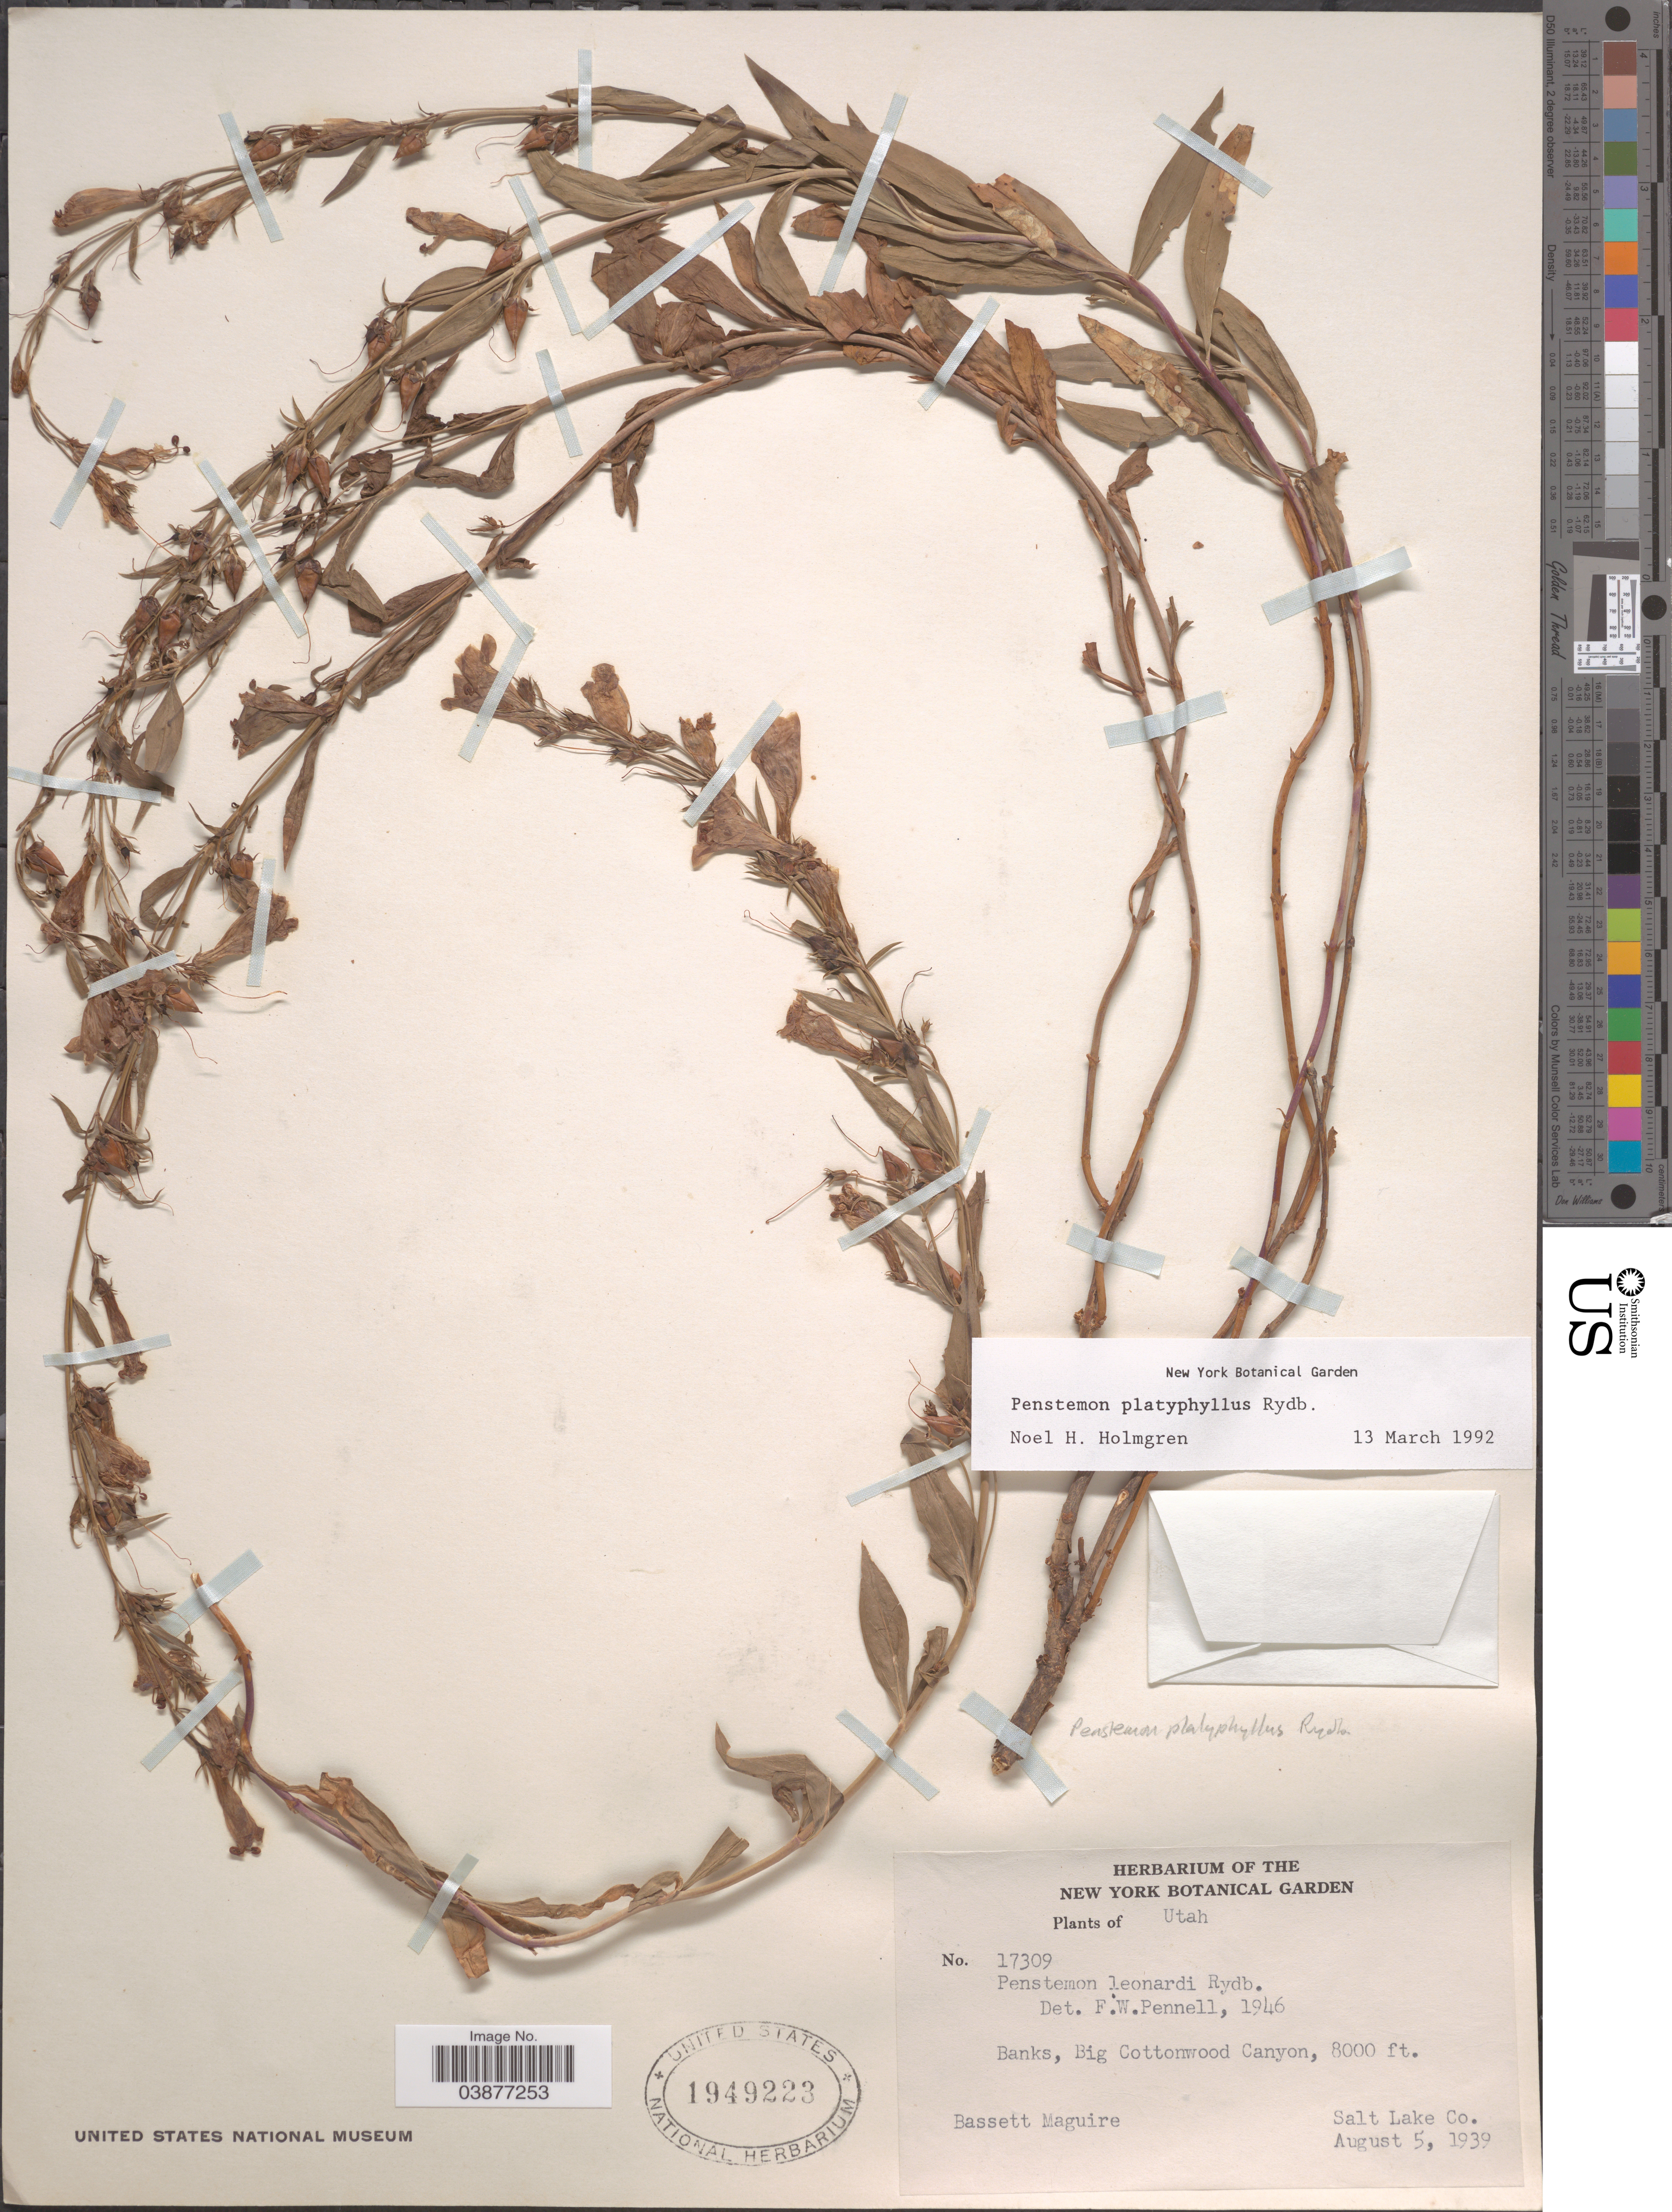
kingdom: Plantae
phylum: Tracheophyta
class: Magnoliopsida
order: Lamiales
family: Plantaginaceae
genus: Penstemon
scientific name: Penstemon platyphyllus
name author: Rydb.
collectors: B. Maguire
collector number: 17309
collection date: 1939-08-05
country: United States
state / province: Utah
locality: Banks, Big Cottonwood Canyon. Salt Lake Co.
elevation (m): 2438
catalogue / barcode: US 1949223